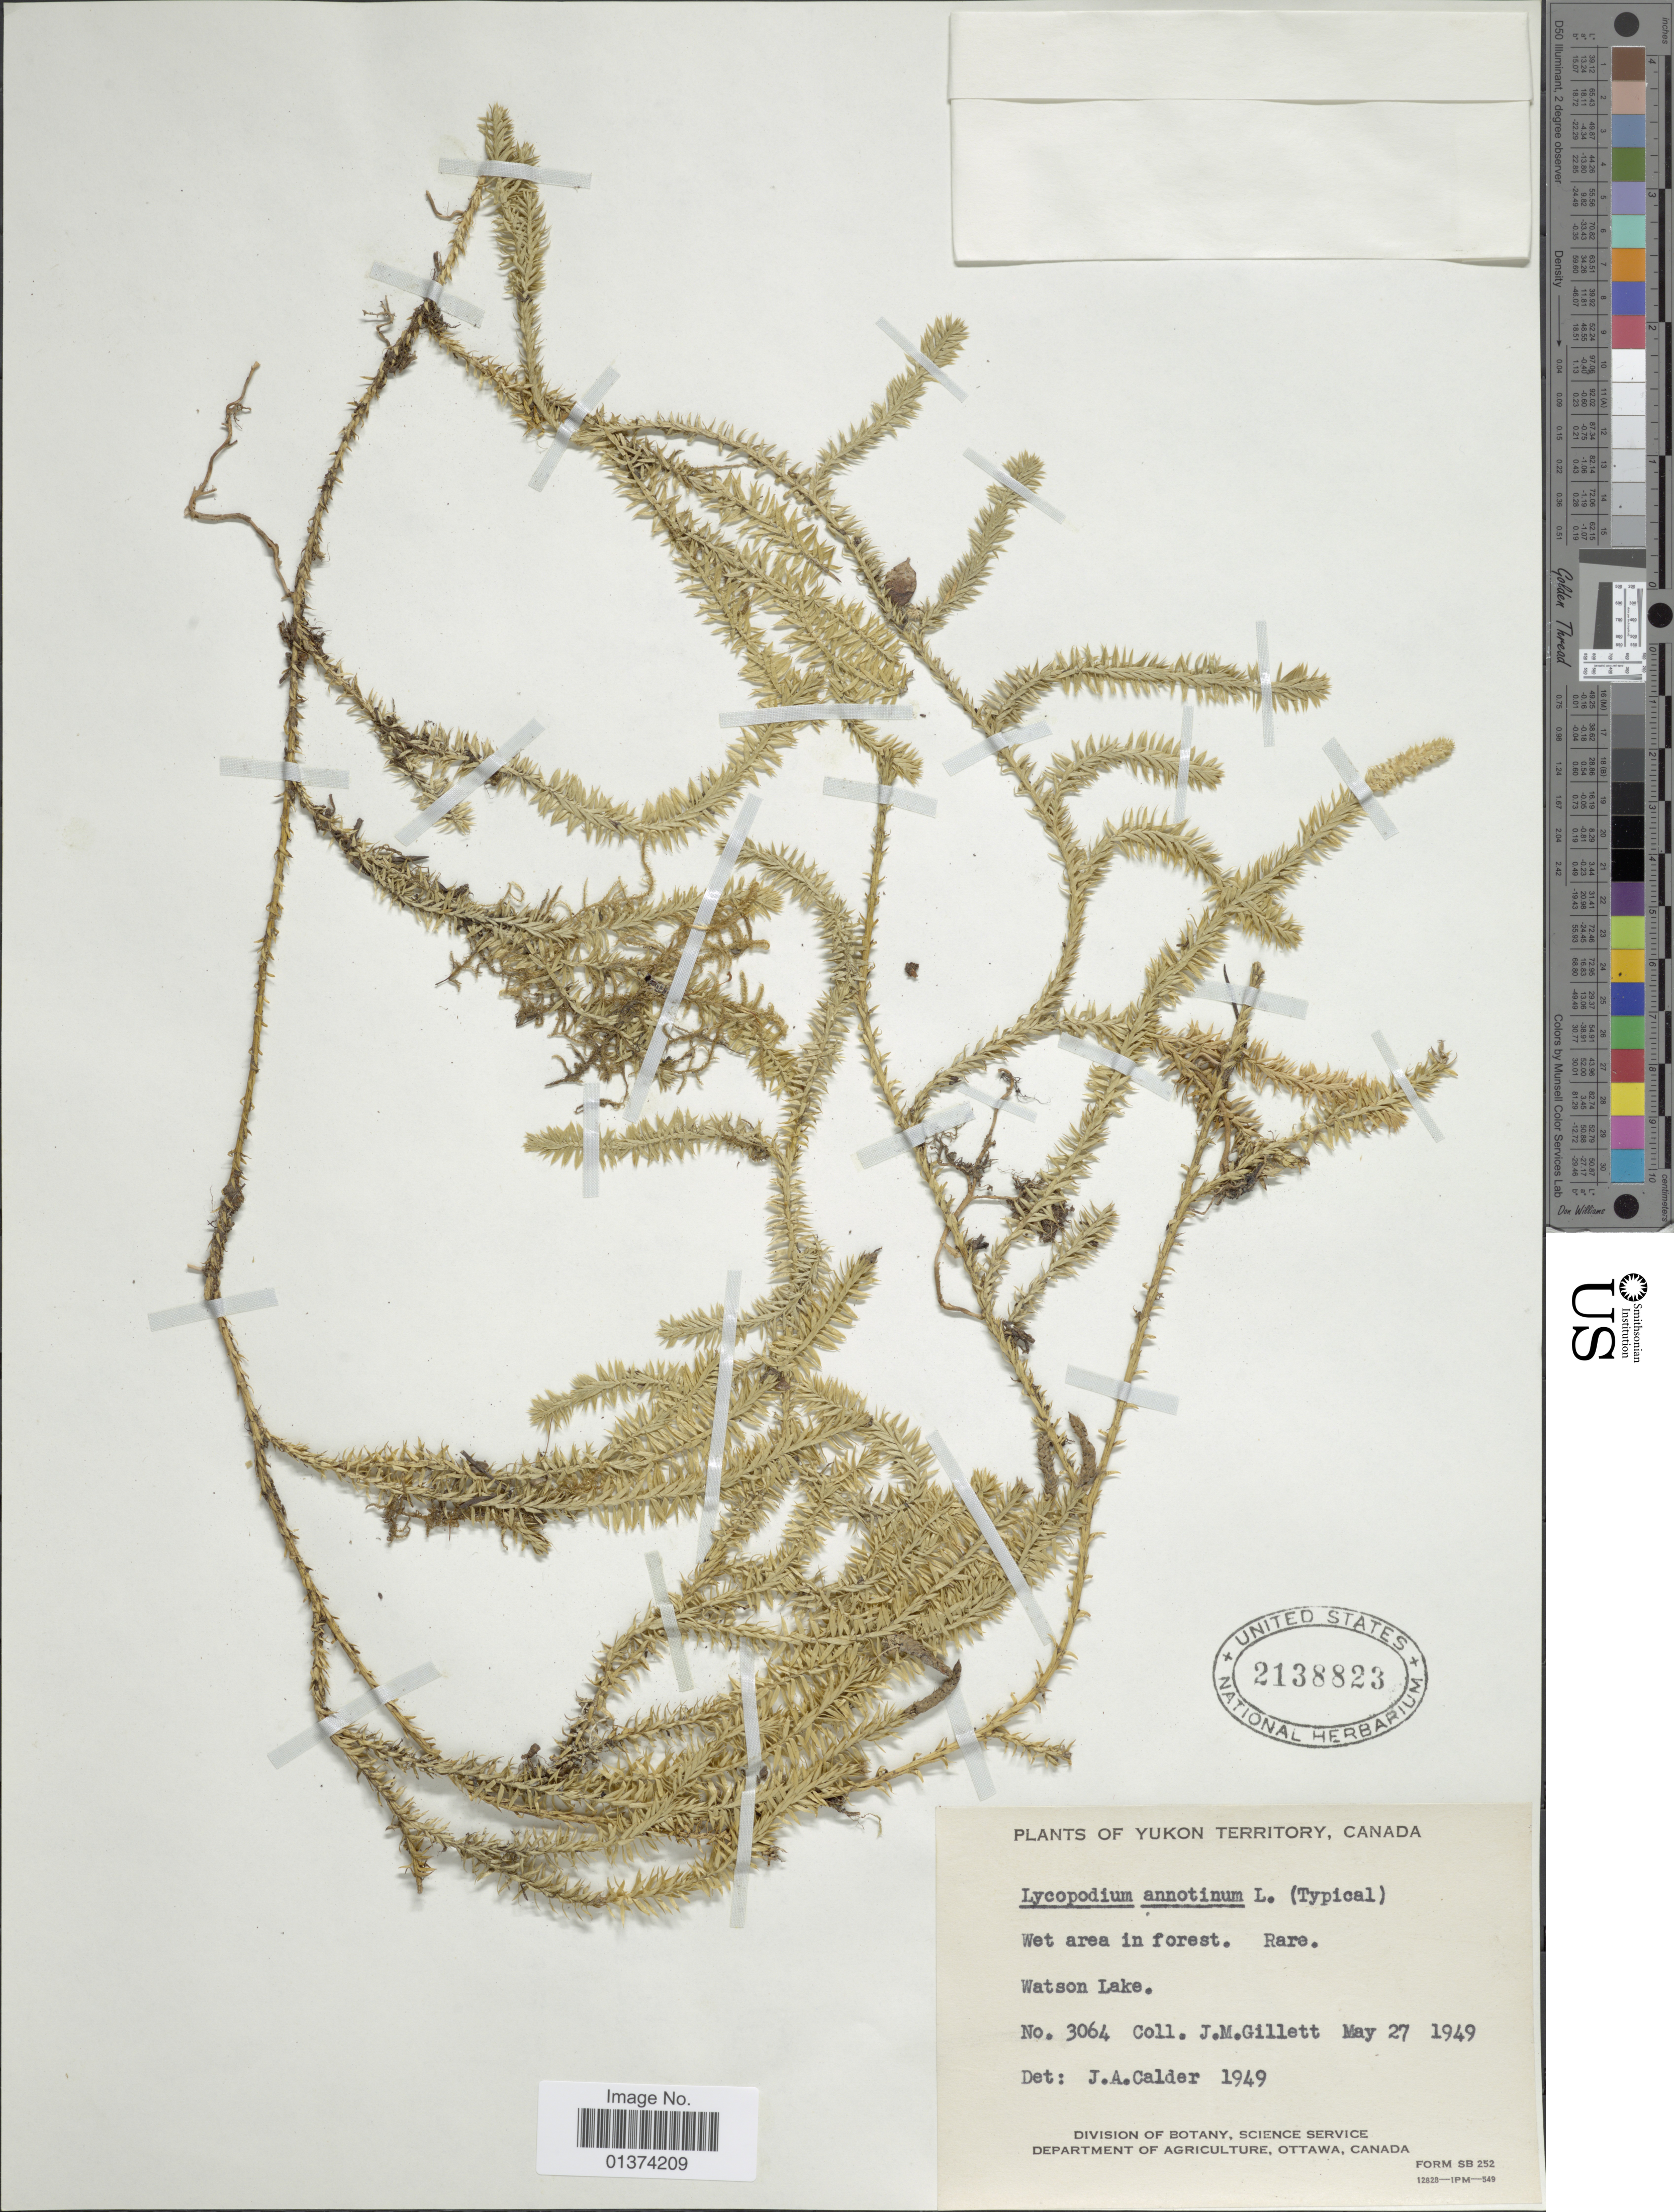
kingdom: Plantae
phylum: Tracheophyta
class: Lycopodiopsida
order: Lycopodiales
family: Lycopodiaceae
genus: Spinulum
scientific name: Spinulum annotinum subsp. annotinum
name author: (L.) A. Haines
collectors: J. M. Gillett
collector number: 3064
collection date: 1949-05-27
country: Canada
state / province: Yukon Territory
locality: Watson Lake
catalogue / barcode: US 2138823